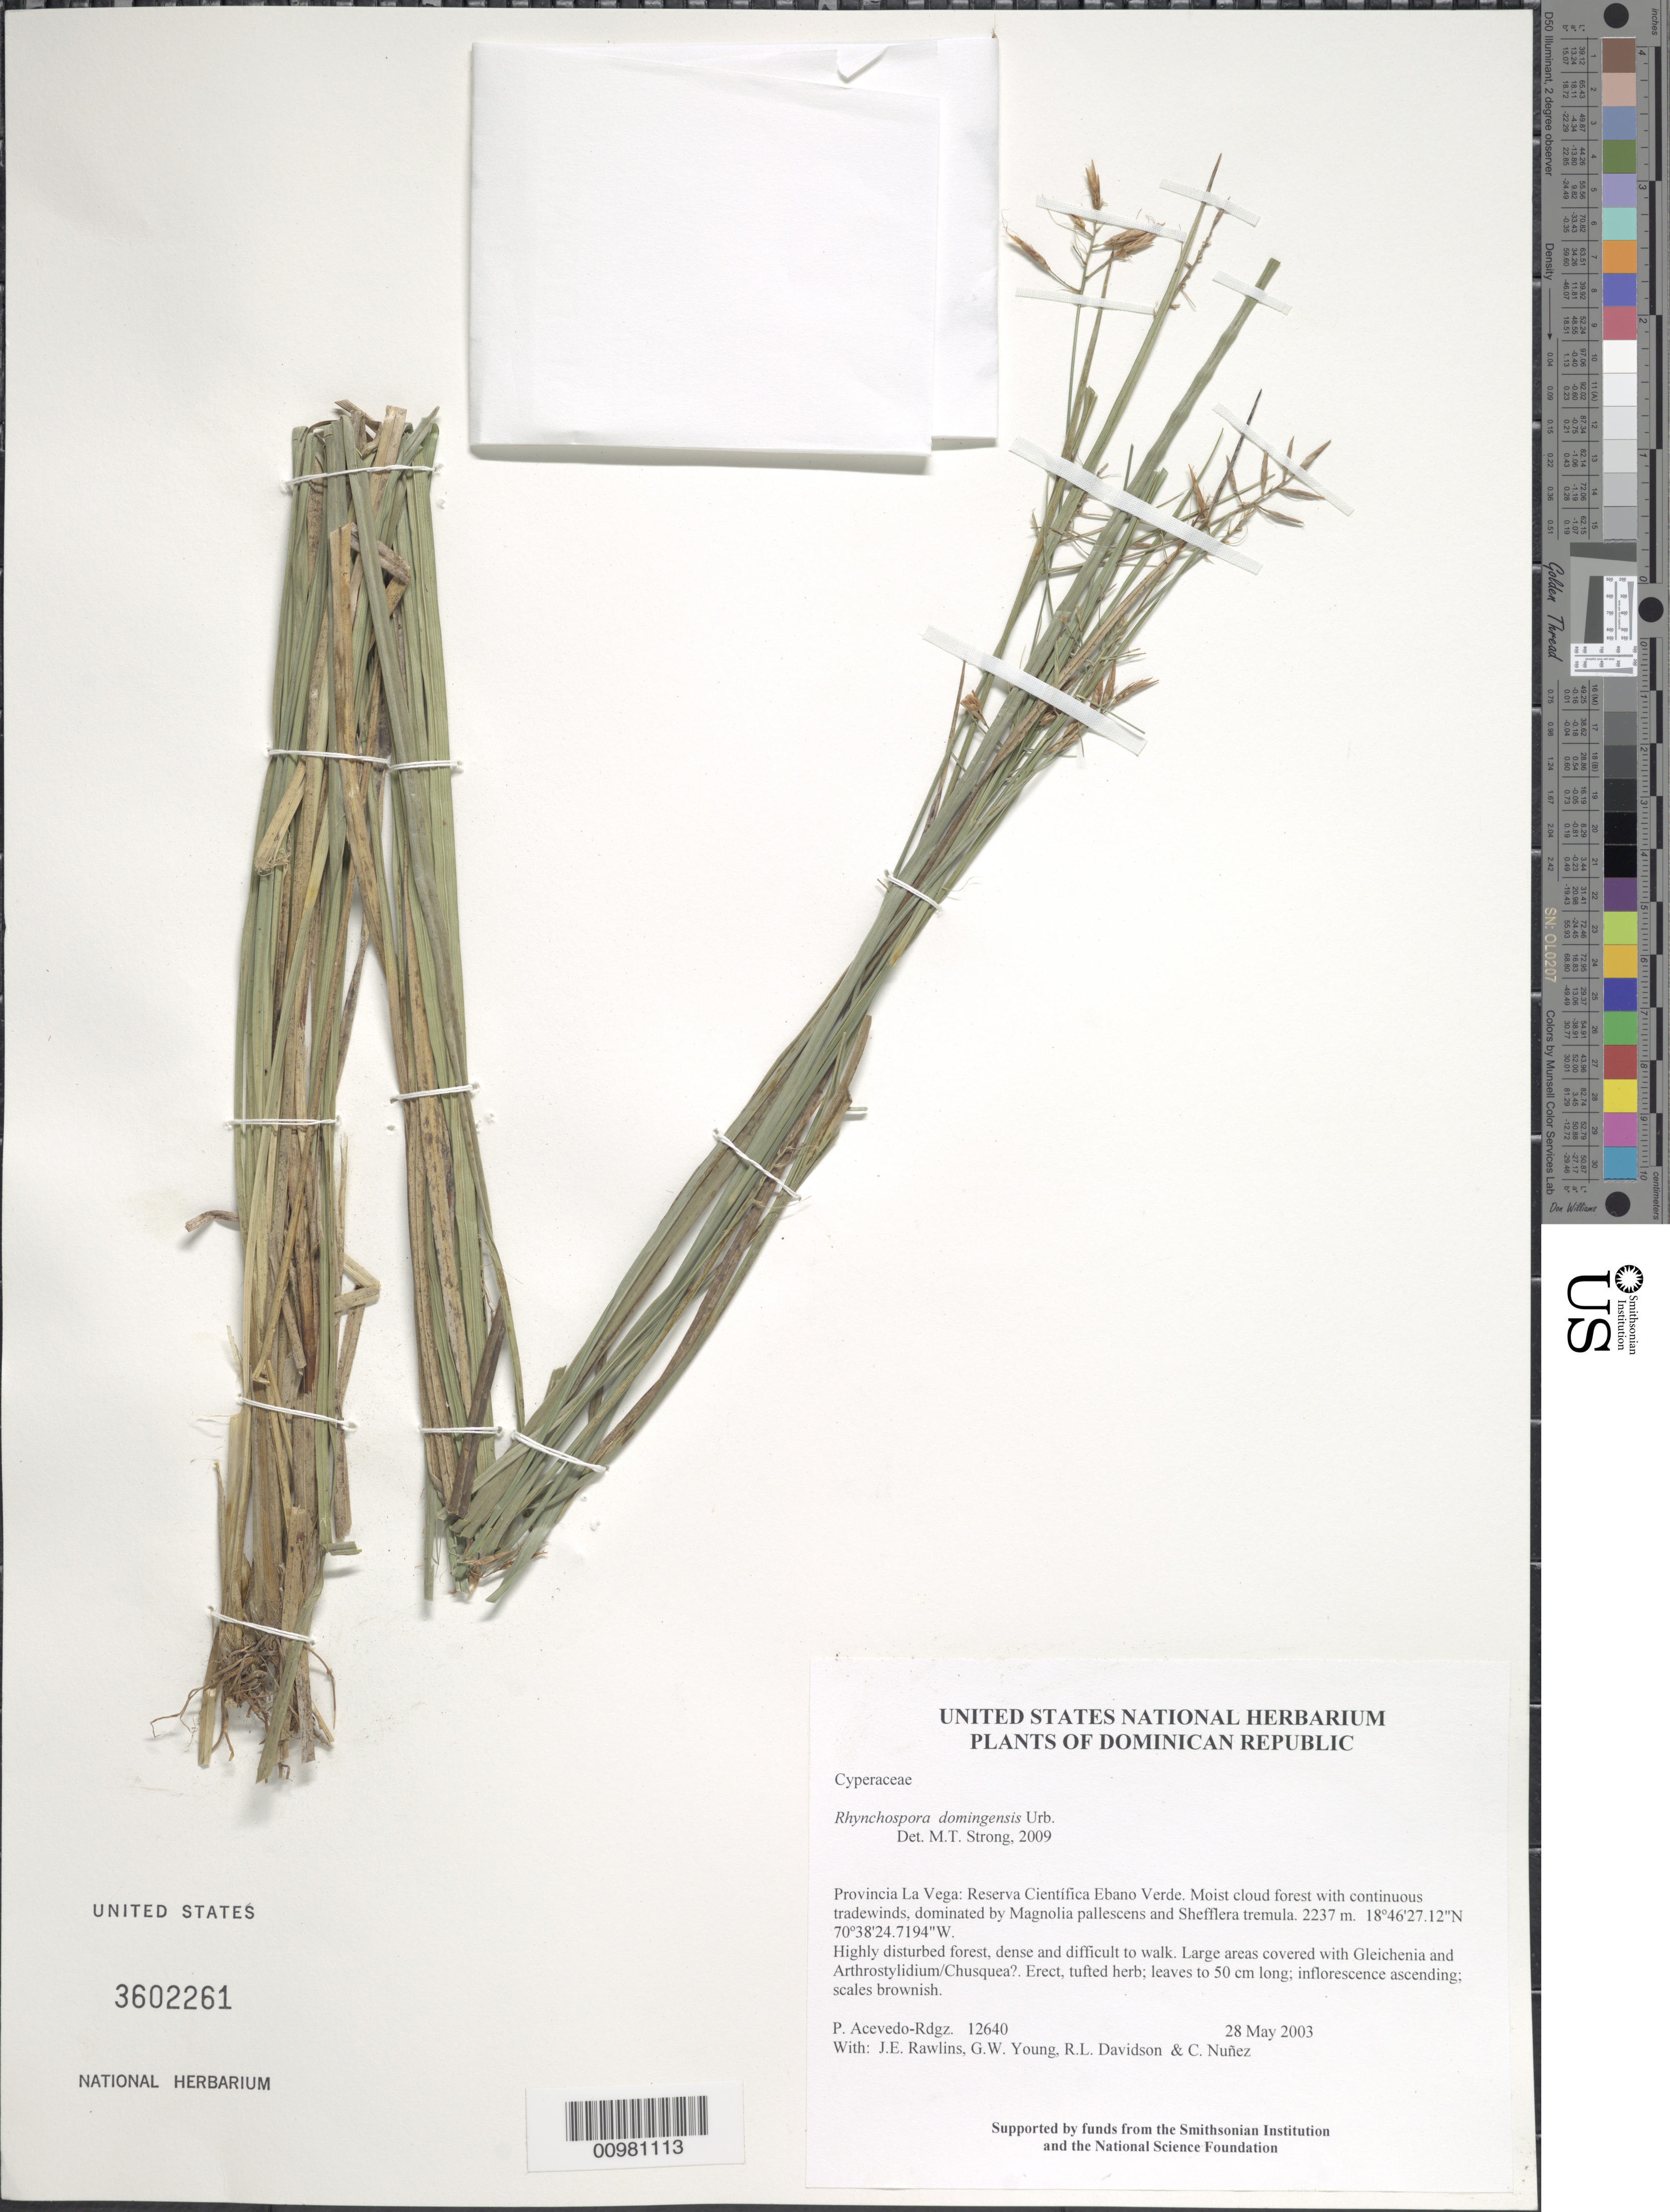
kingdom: Plantae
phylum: Tracheophyta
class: Liliopsida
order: Poales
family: Cyperaceae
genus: Rhynchospora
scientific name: Rhynchospora domingensis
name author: Urb.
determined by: Strong, M. T., (US), Smithsonian Institution - National Museum of Natural History (UNITED STATES)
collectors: P. Acevedo-Rodr., J. Rawlins, G. Young, R. Davidson & C. Nunez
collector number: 12640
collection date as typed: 28 May 2003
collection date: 2003-05-28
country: Dominican Republic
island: Hispaniola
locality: Provincia La Vega: Reserva Científica Ebano Verde. Moist cloud forest with continuous tradewinds, dominated by Magnolia pallescens and Shefflera tremula.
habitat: Highly disturbed forest, dense and difficult to walk. Large areas covered with Gleichenia and Arthrostylidium/Chusquea?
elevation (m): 2237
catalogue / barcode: US 3602261